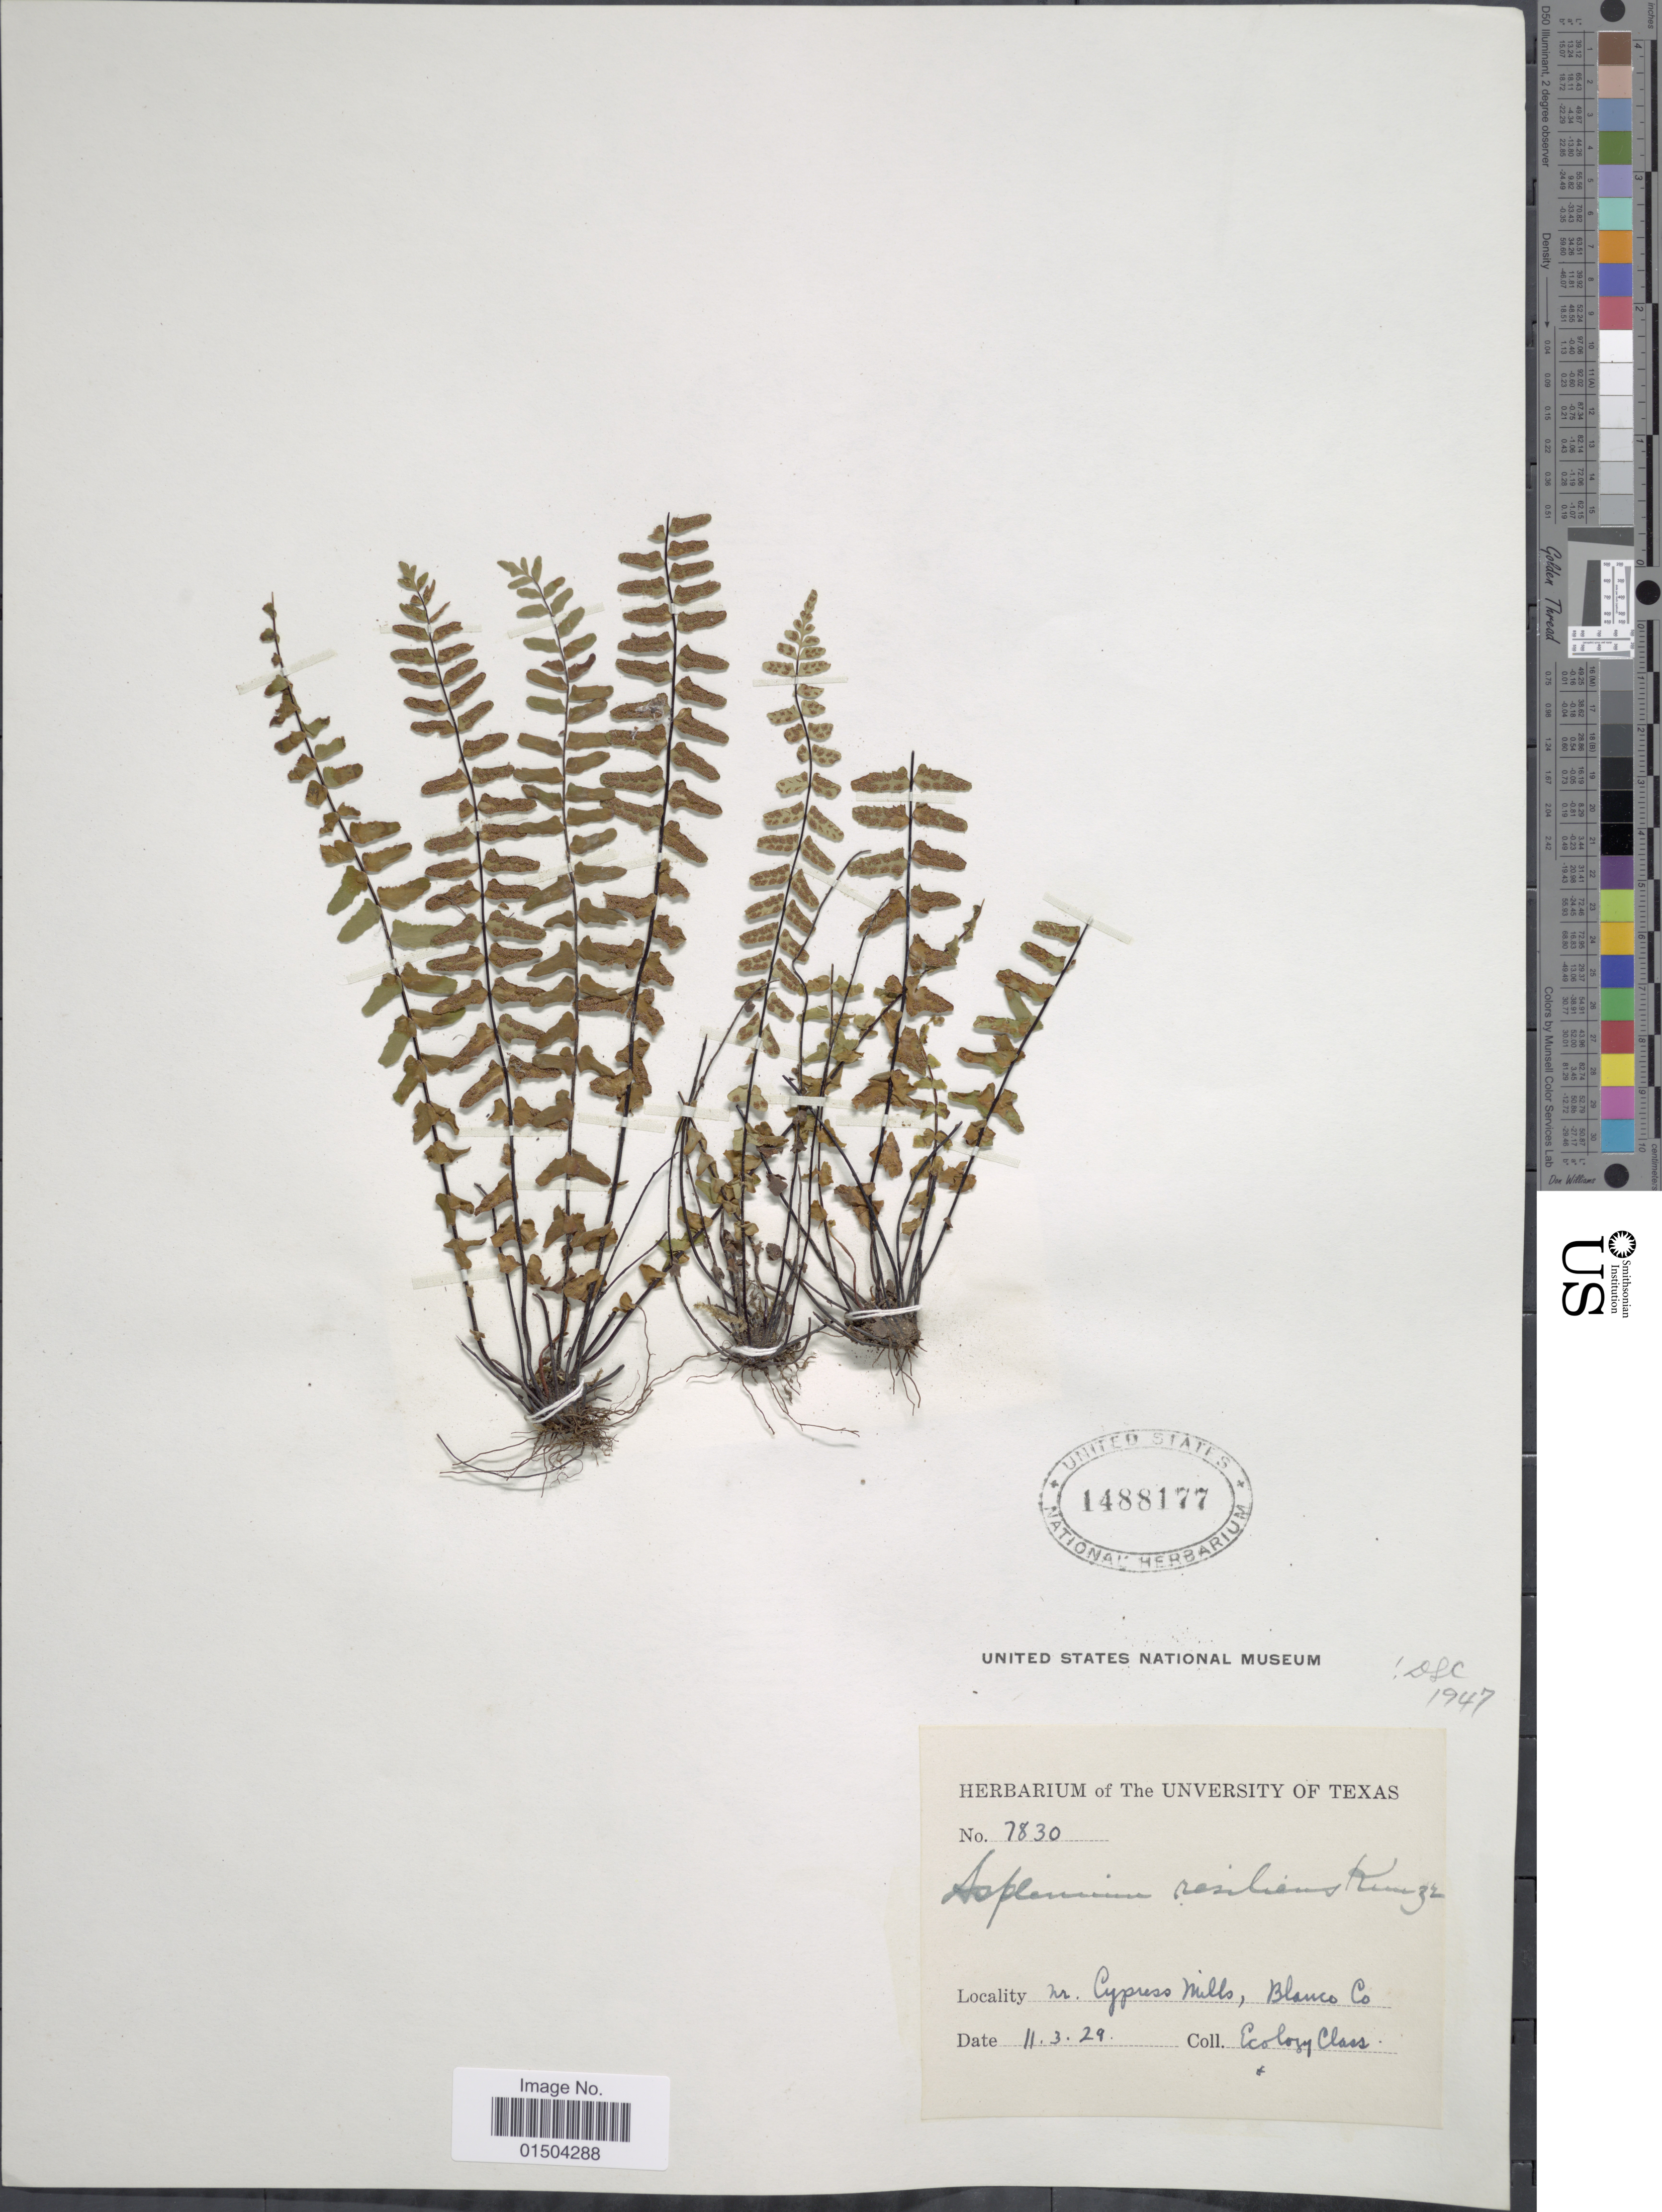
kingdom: Plantae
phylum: Tracheophyta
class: Polypodiopsida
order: Polypodiales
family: Aspleniaceae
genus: Asplenium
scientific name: Asplenium resiliens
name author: Kunze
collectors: Ecology class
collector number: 7830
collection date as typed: Transcribed d/m/y: 11/3/29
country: United States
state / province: Texas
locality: Nr. Cypress Mills, Blanco Co.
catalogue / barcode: US 1488177